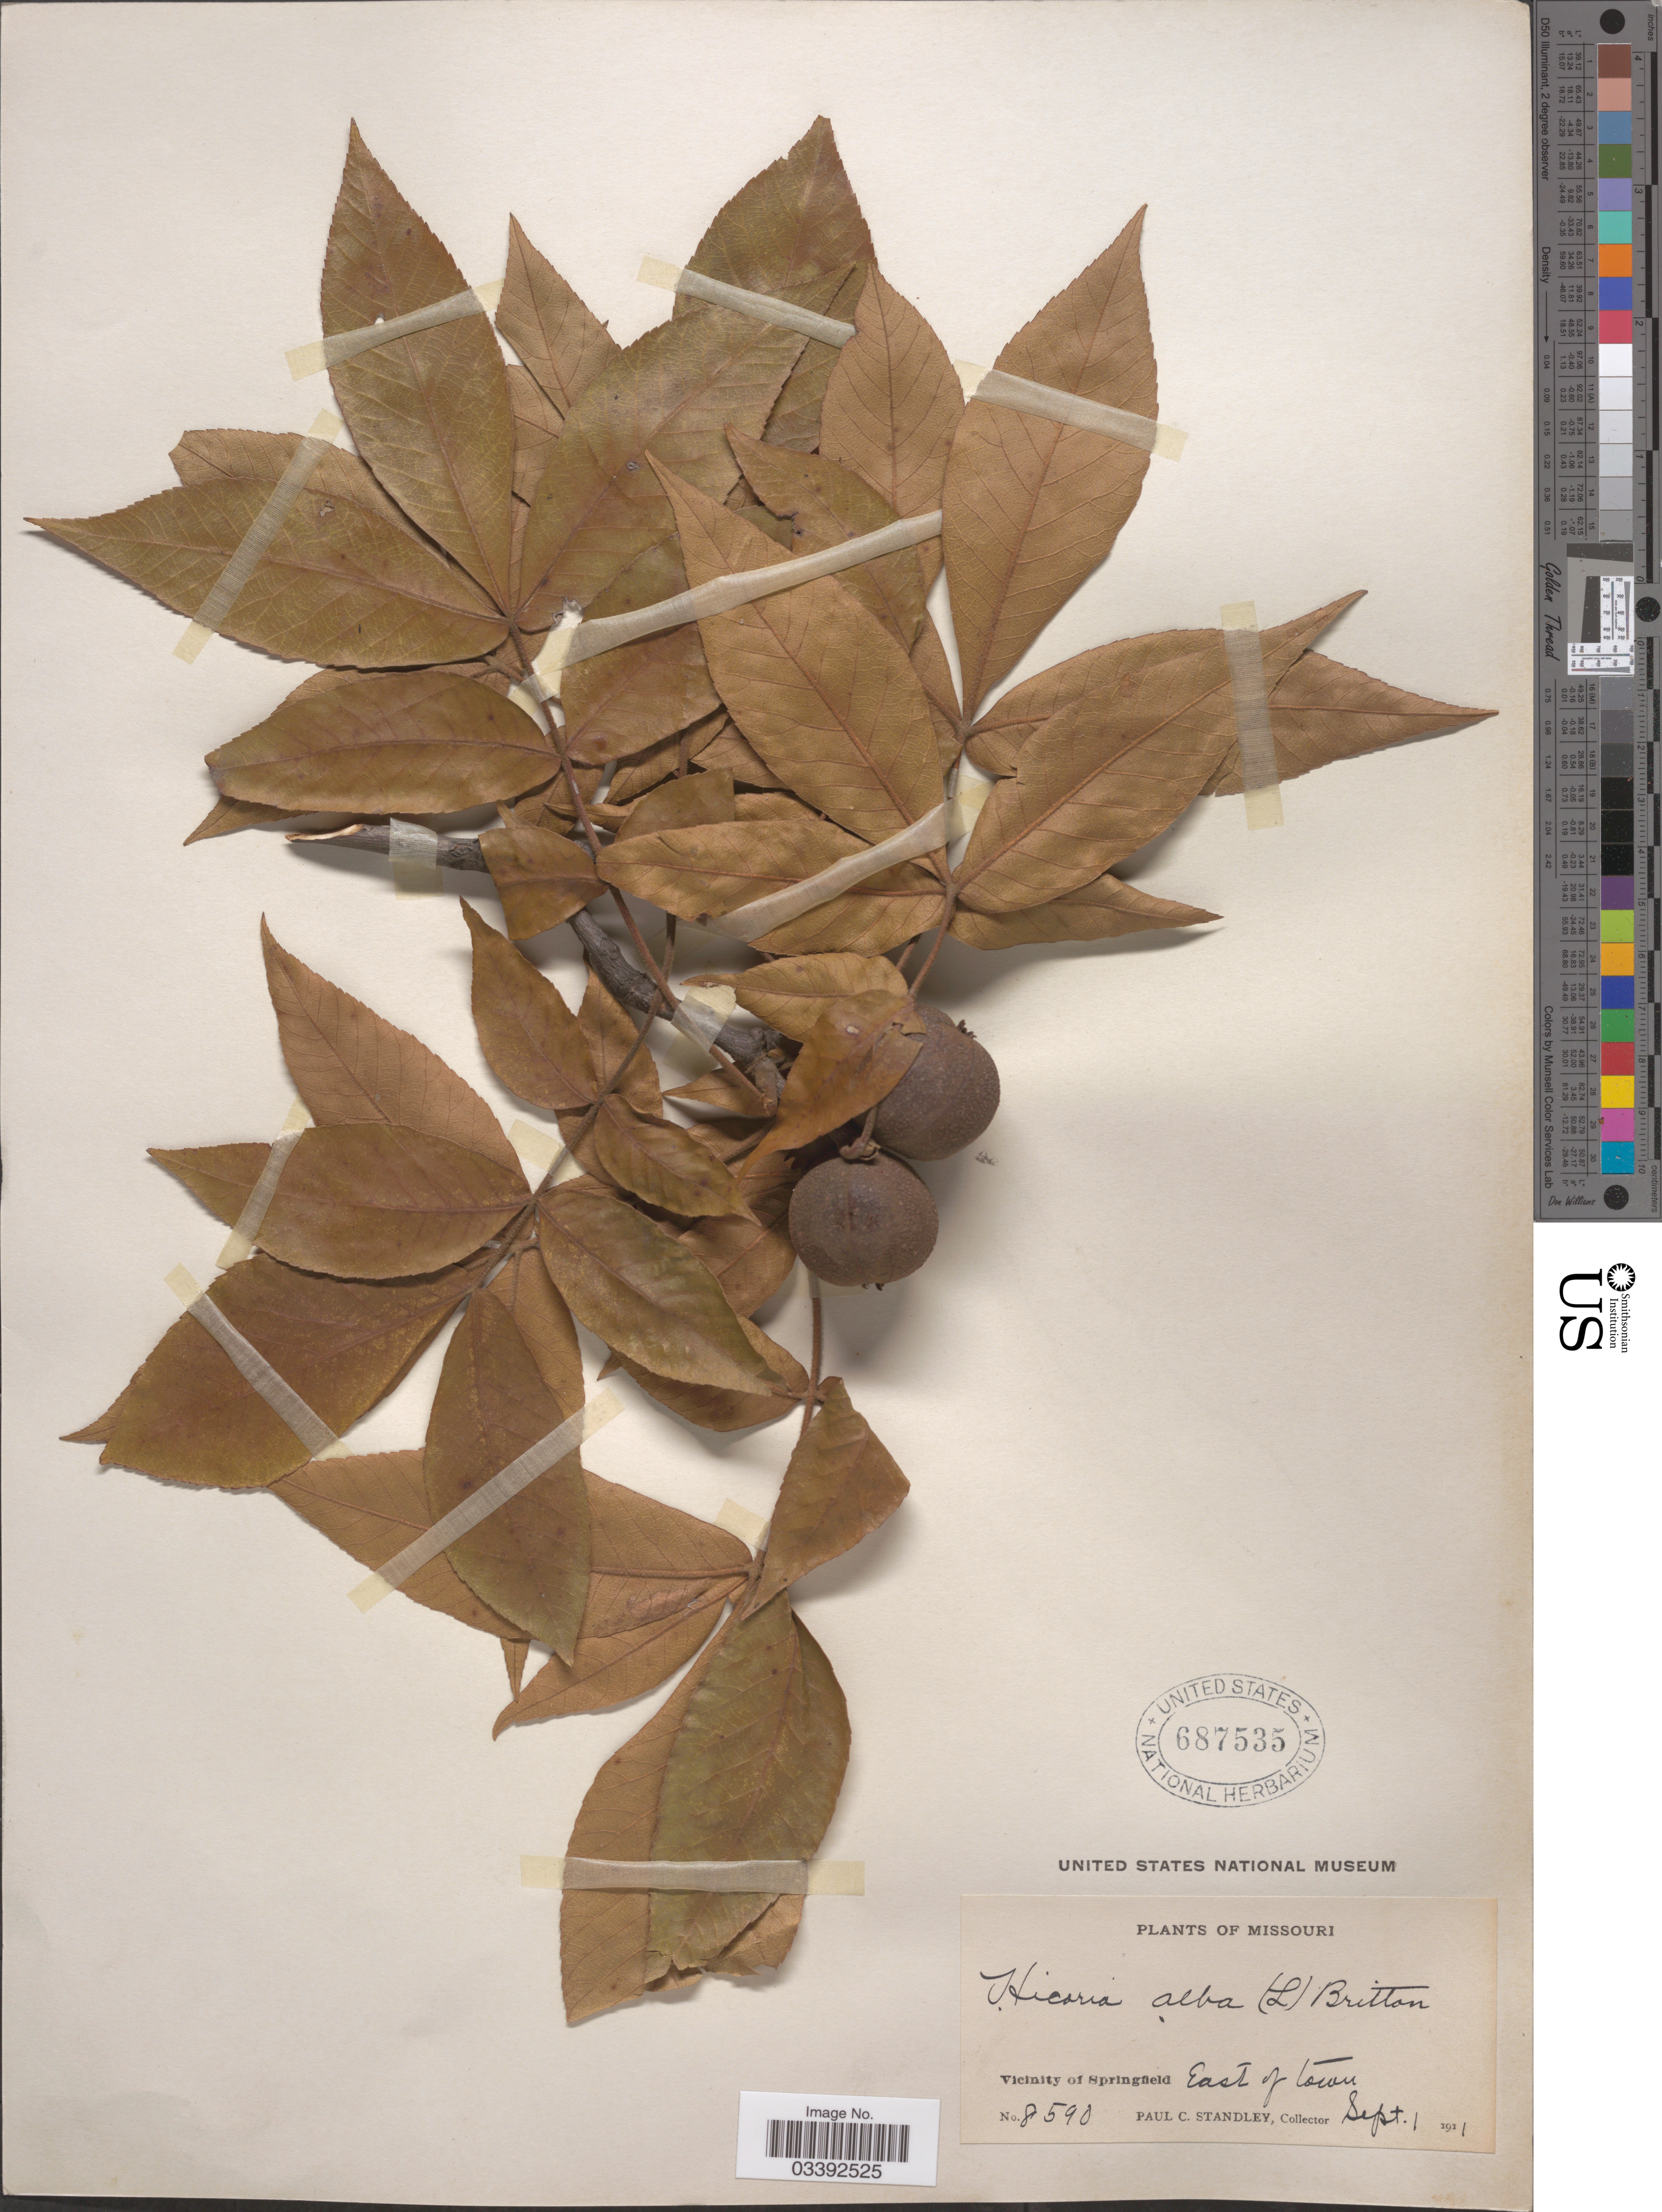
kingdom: Plantae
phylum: Tracheophyta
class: Magnoliopsida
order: Fagales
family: Juglandaceae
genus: Carya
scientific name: Carya tomentosa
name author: (Lam.) Nutt.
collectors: P. C. Standley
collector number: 8590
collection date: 1911-09-01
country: United States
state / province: Missouri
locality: Vicinity of Springfield. East of town.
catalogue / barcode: US 687535